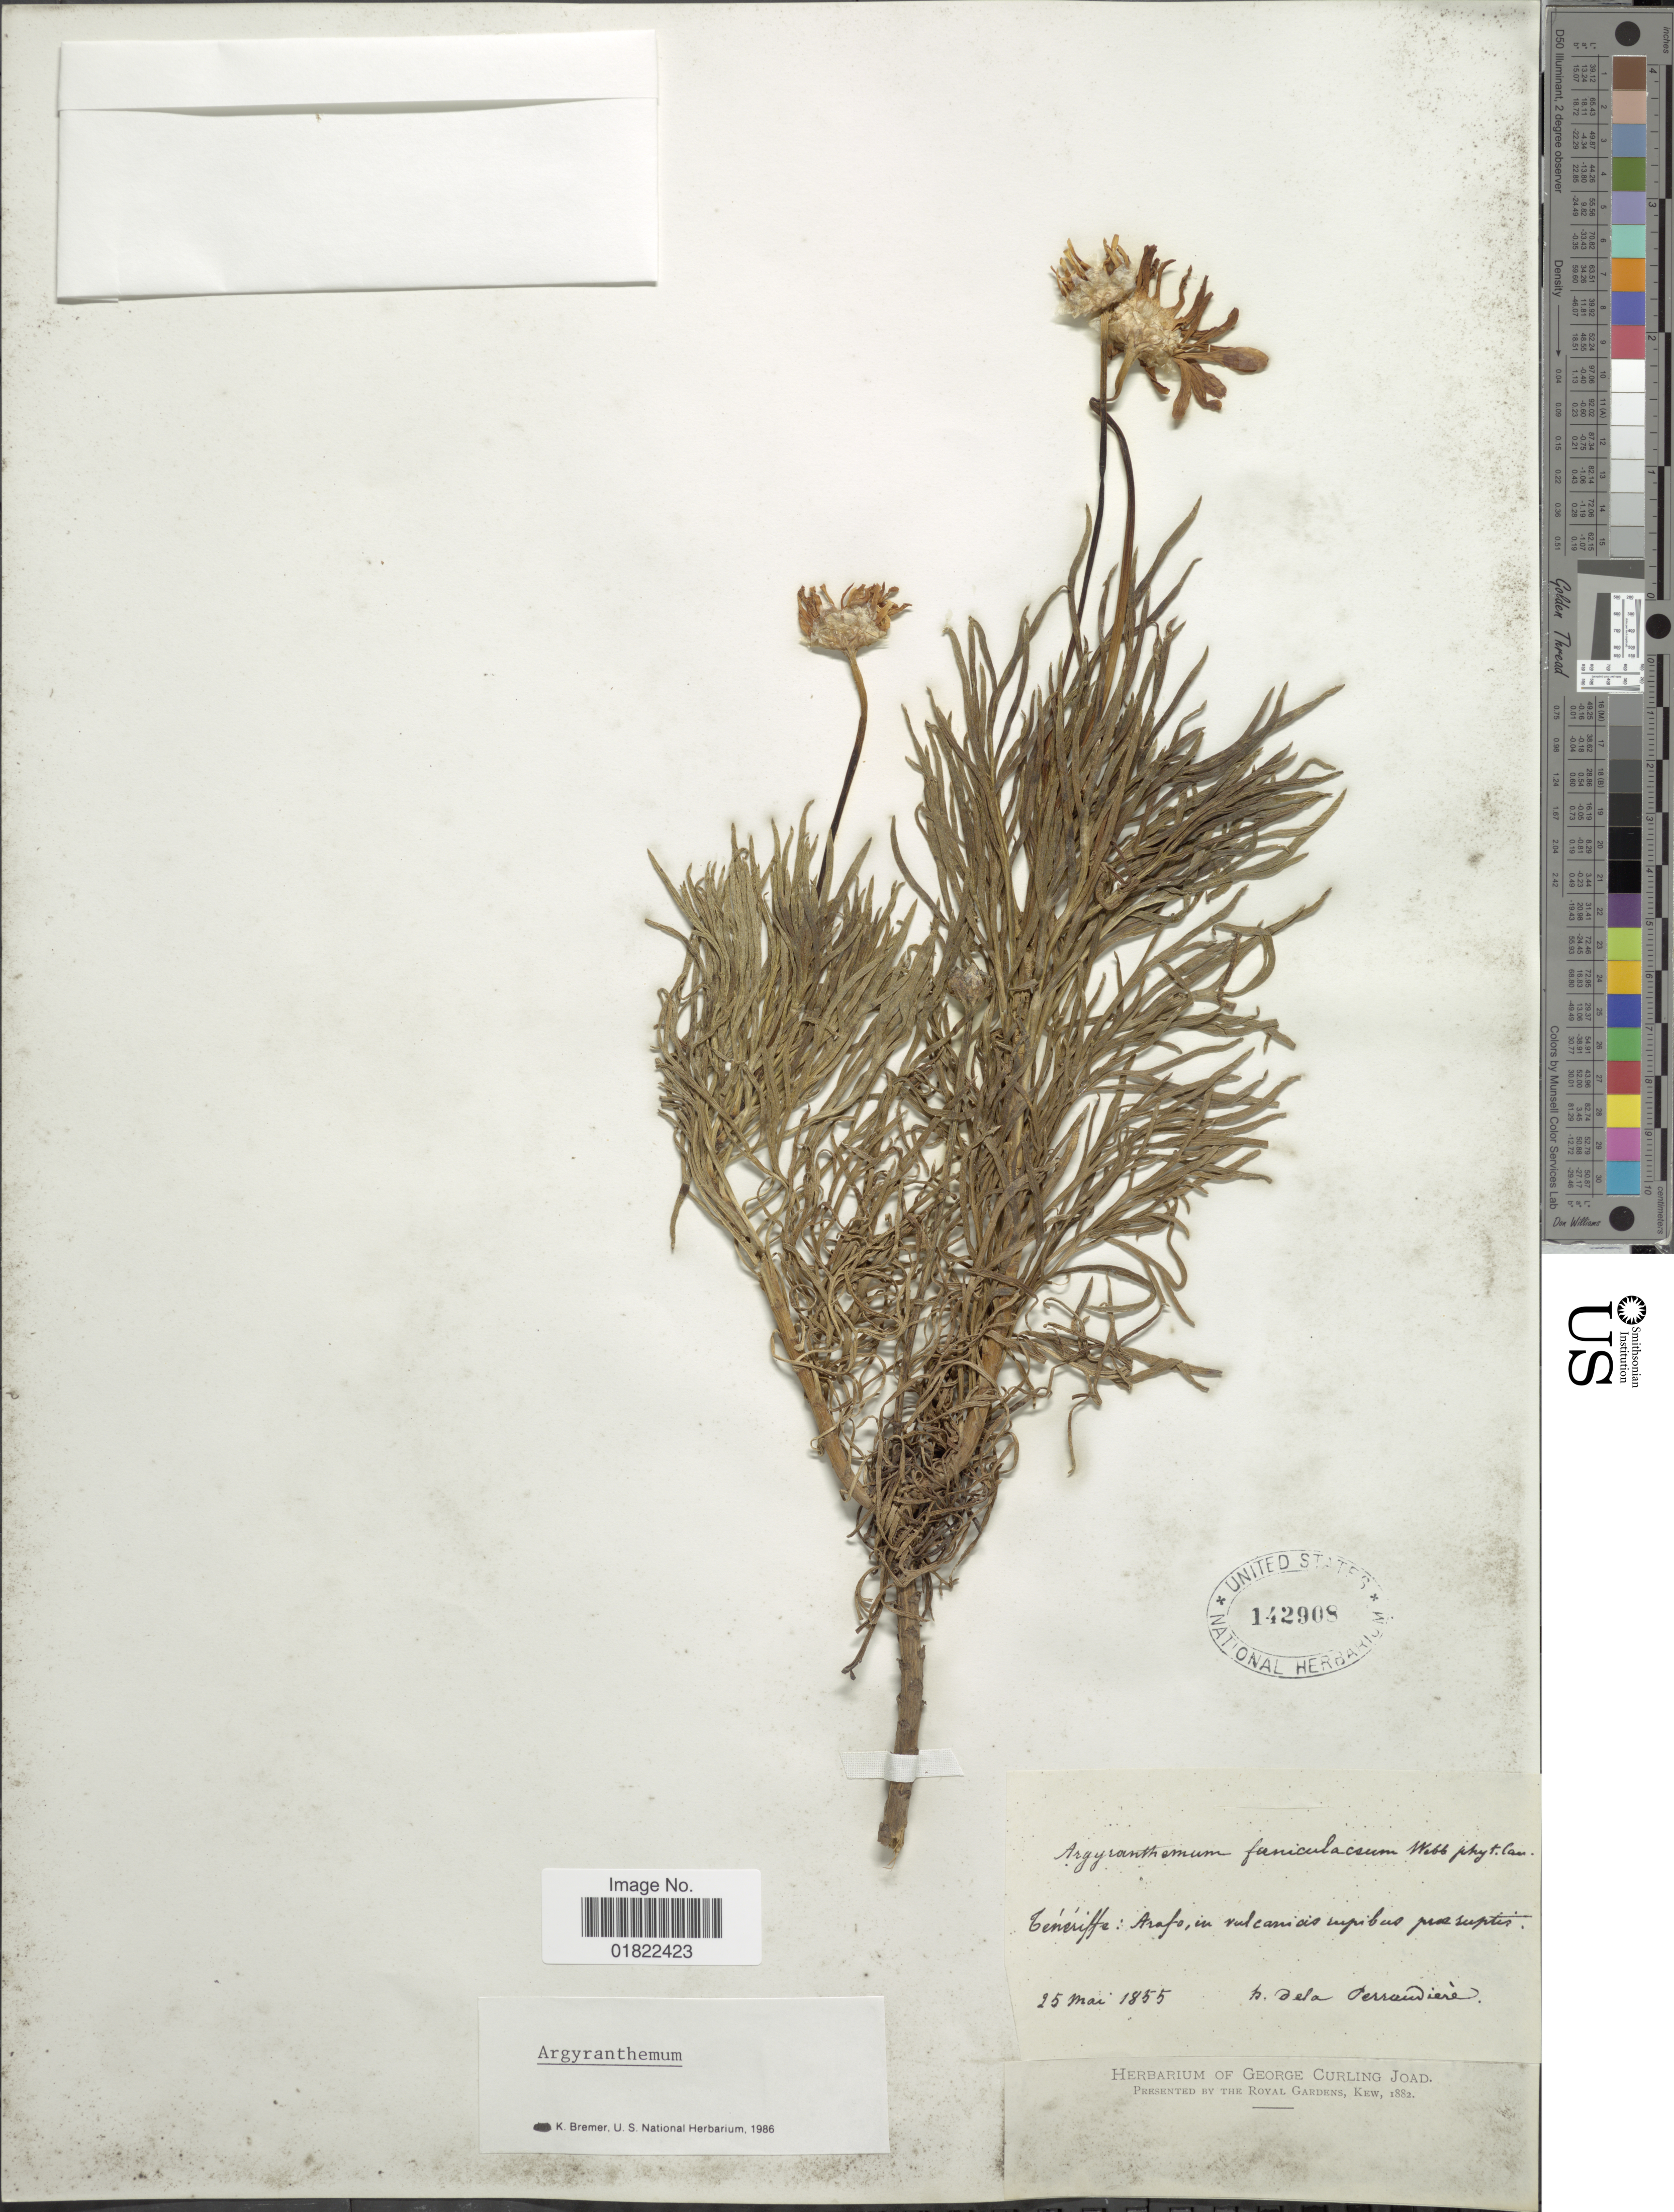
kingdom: Plantae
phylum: Tracheophyta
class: Magnoliopsida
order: Asterales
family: Asteraceae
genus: Argyranthemum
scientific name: Argyranthemum foeniculaceum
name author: (Willd.) Steud.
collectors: H. de la Perraudière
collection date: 1855-05-25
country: Spain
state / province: Canarias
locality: Ténériffe: Arafo, in vulcanas rupibus pres ruptis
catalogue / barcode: US 142908